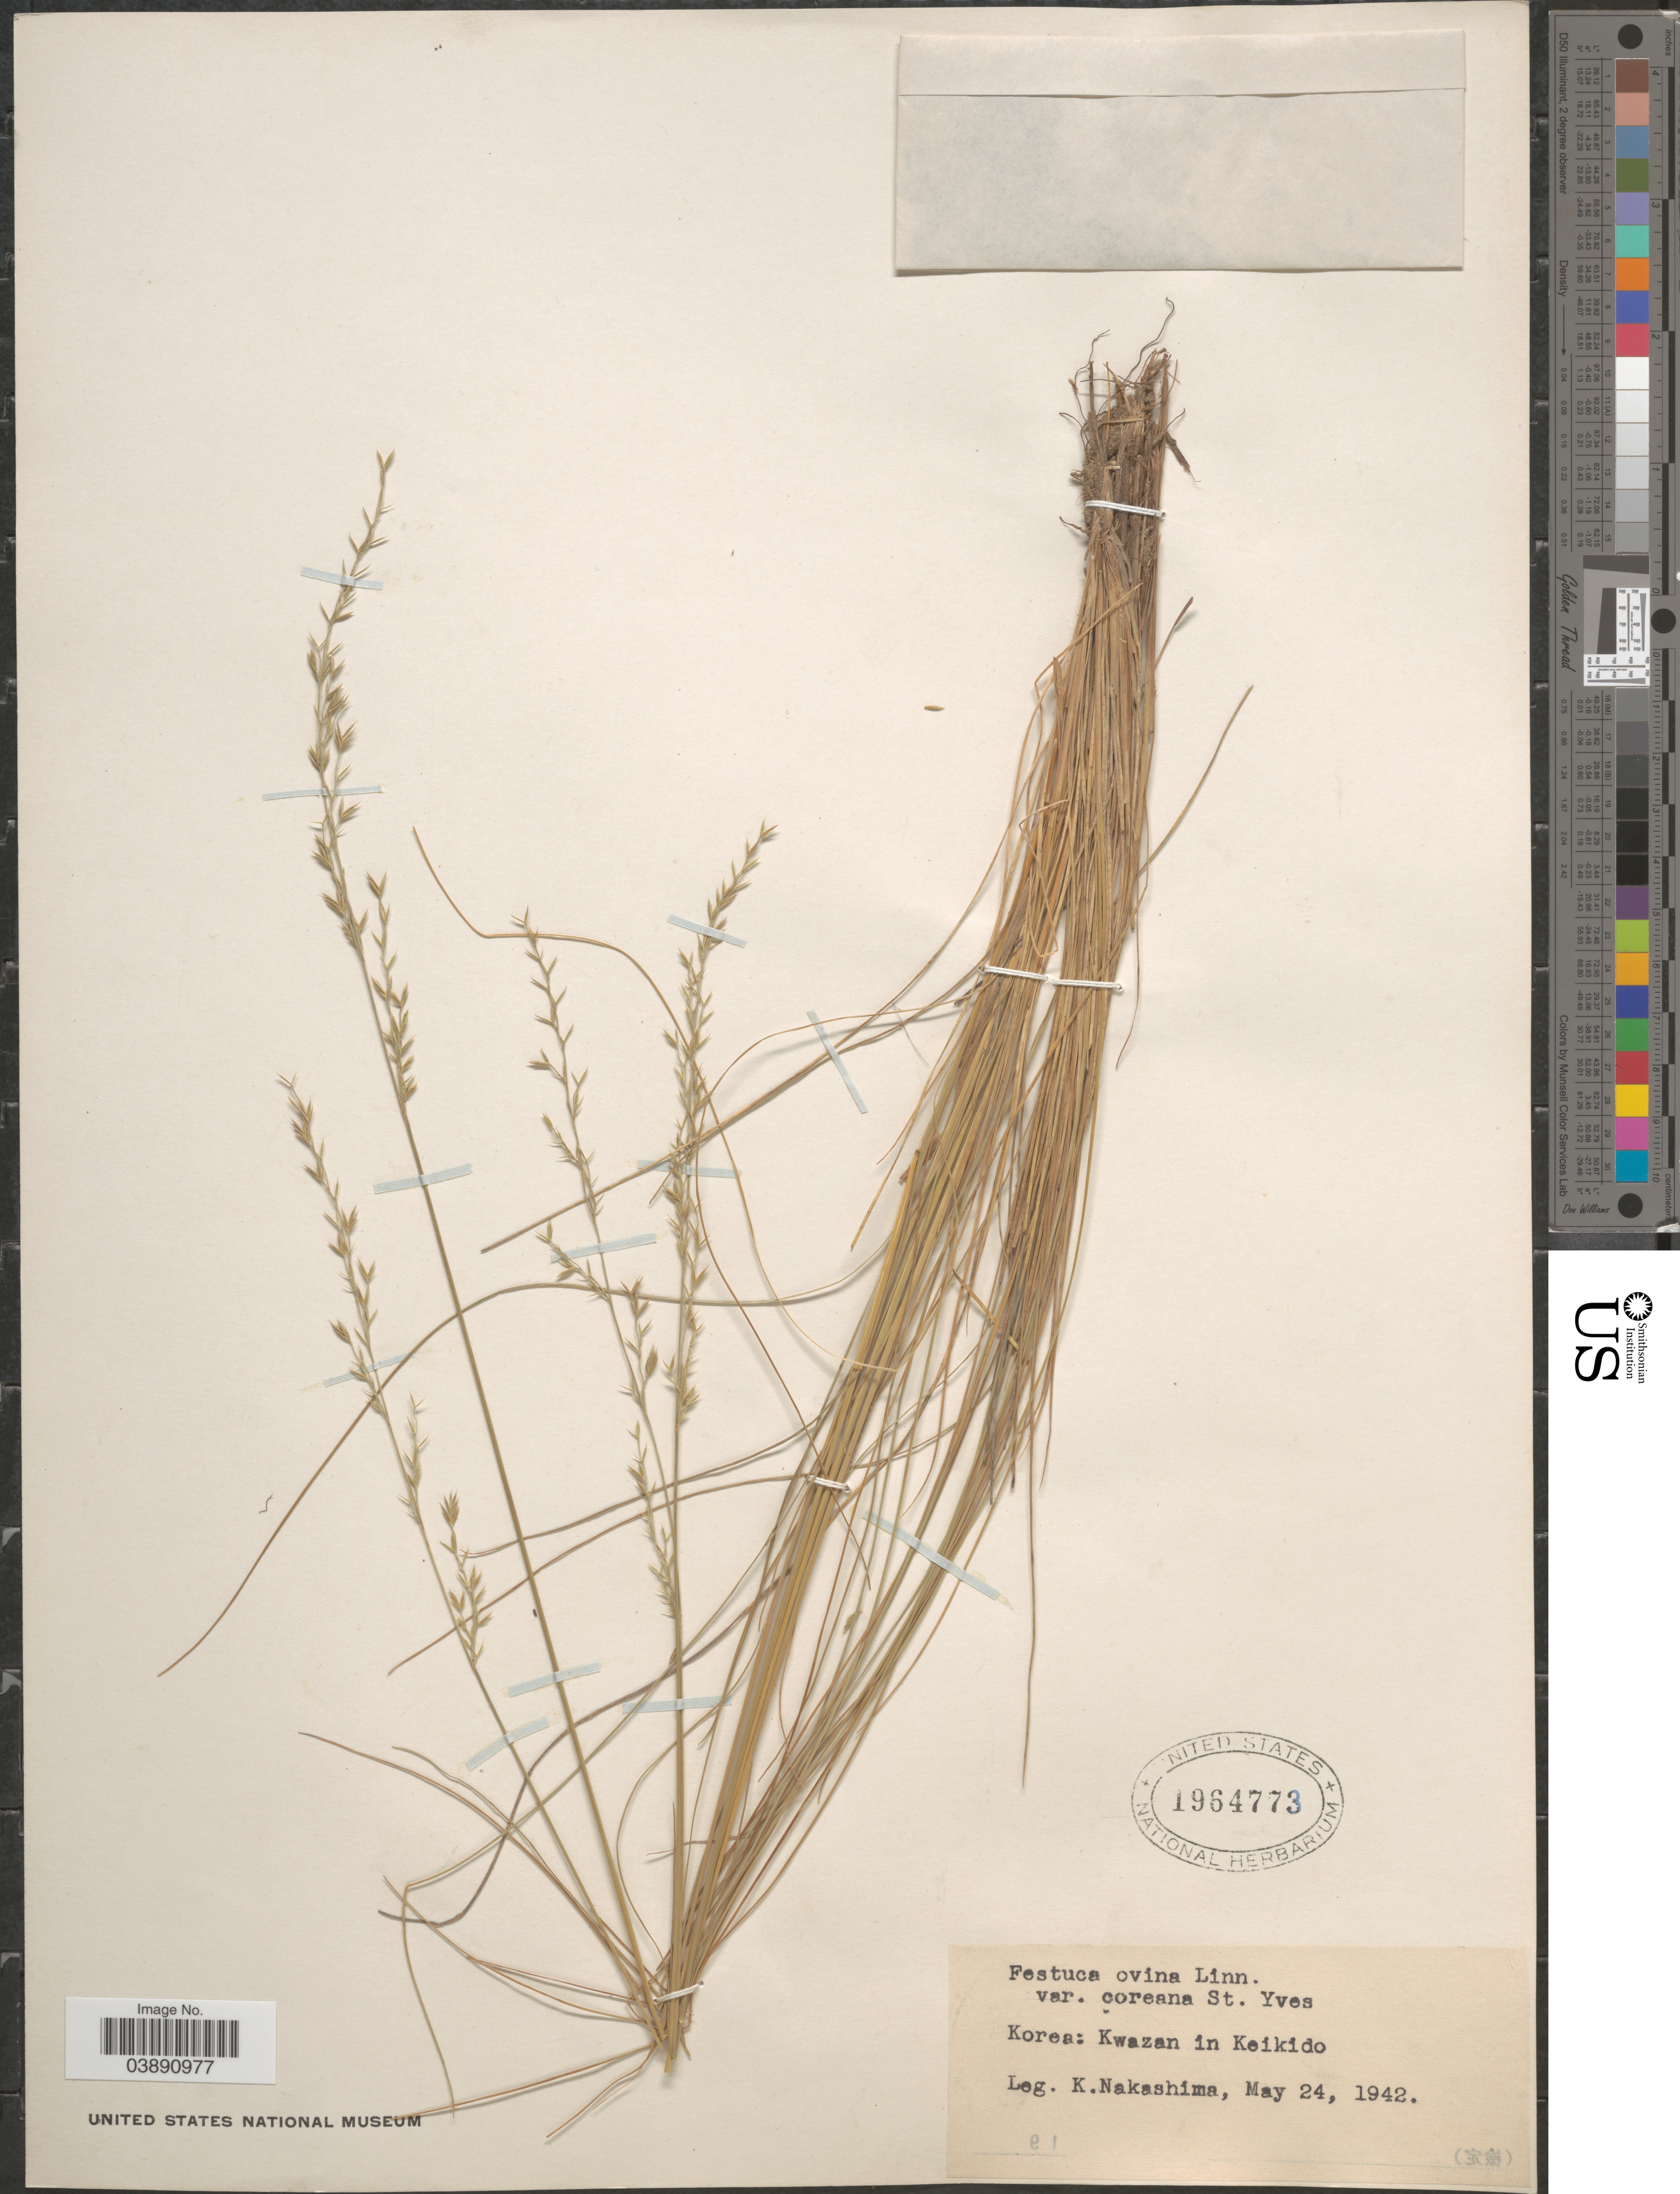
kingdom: Plantae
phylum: Tracheophyta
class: Liliopsida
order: Poales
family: Poaceae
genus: Festuca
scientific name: Festuca ovina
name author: L.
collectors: K. Nakashima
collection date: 1942-05-24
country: South Korea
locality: Kwazan in Keikido.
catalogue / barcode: US 1964773